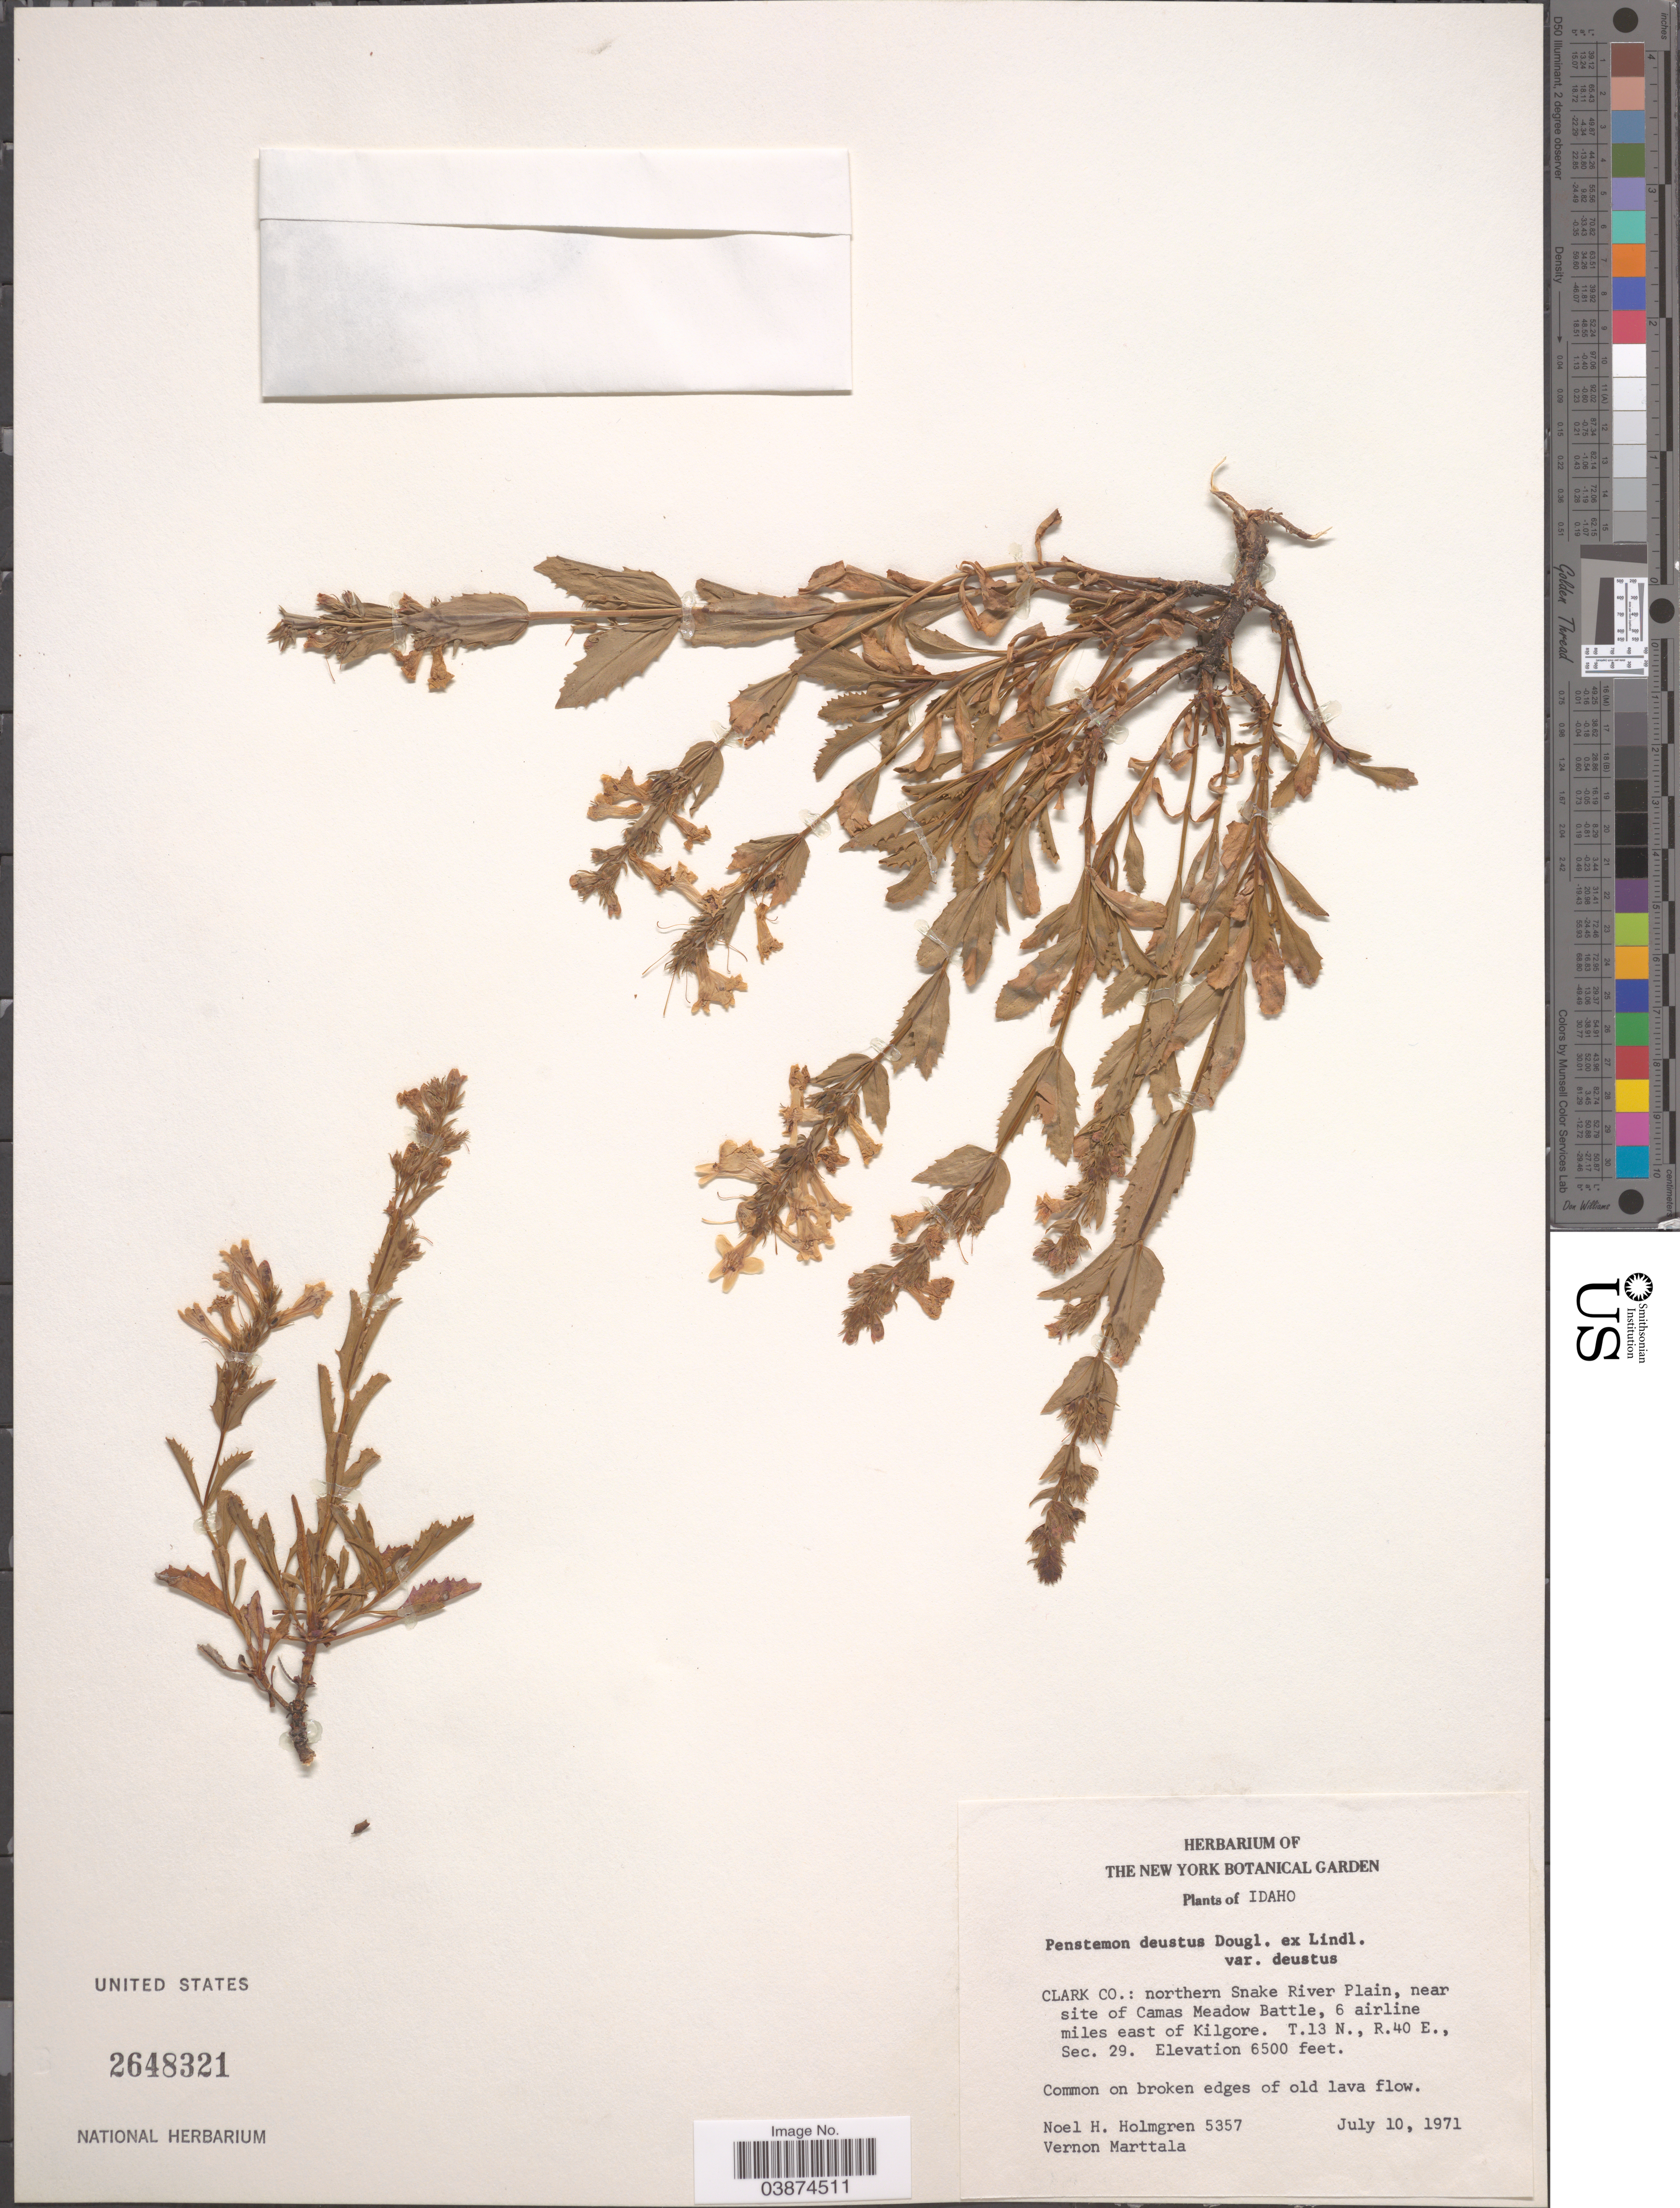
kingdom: Plantae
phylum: Tracheophyta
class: Magnoliopsida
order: Lamiales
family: Plantaginaceae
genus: Penstemon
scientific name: Penstemon deustus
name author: Douglas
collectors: N. H. Holmgren & V. Marttala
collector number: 5357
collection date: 1971-07-10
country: United States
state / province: Idaho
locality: Clark Co.: northern Snake River Plain, near site of Camas Meadow Battle, 6 airline miles east of Kilgore. T.13 N., R.40 E., Sec. 29.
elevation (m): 1981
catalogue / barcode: US 2648321